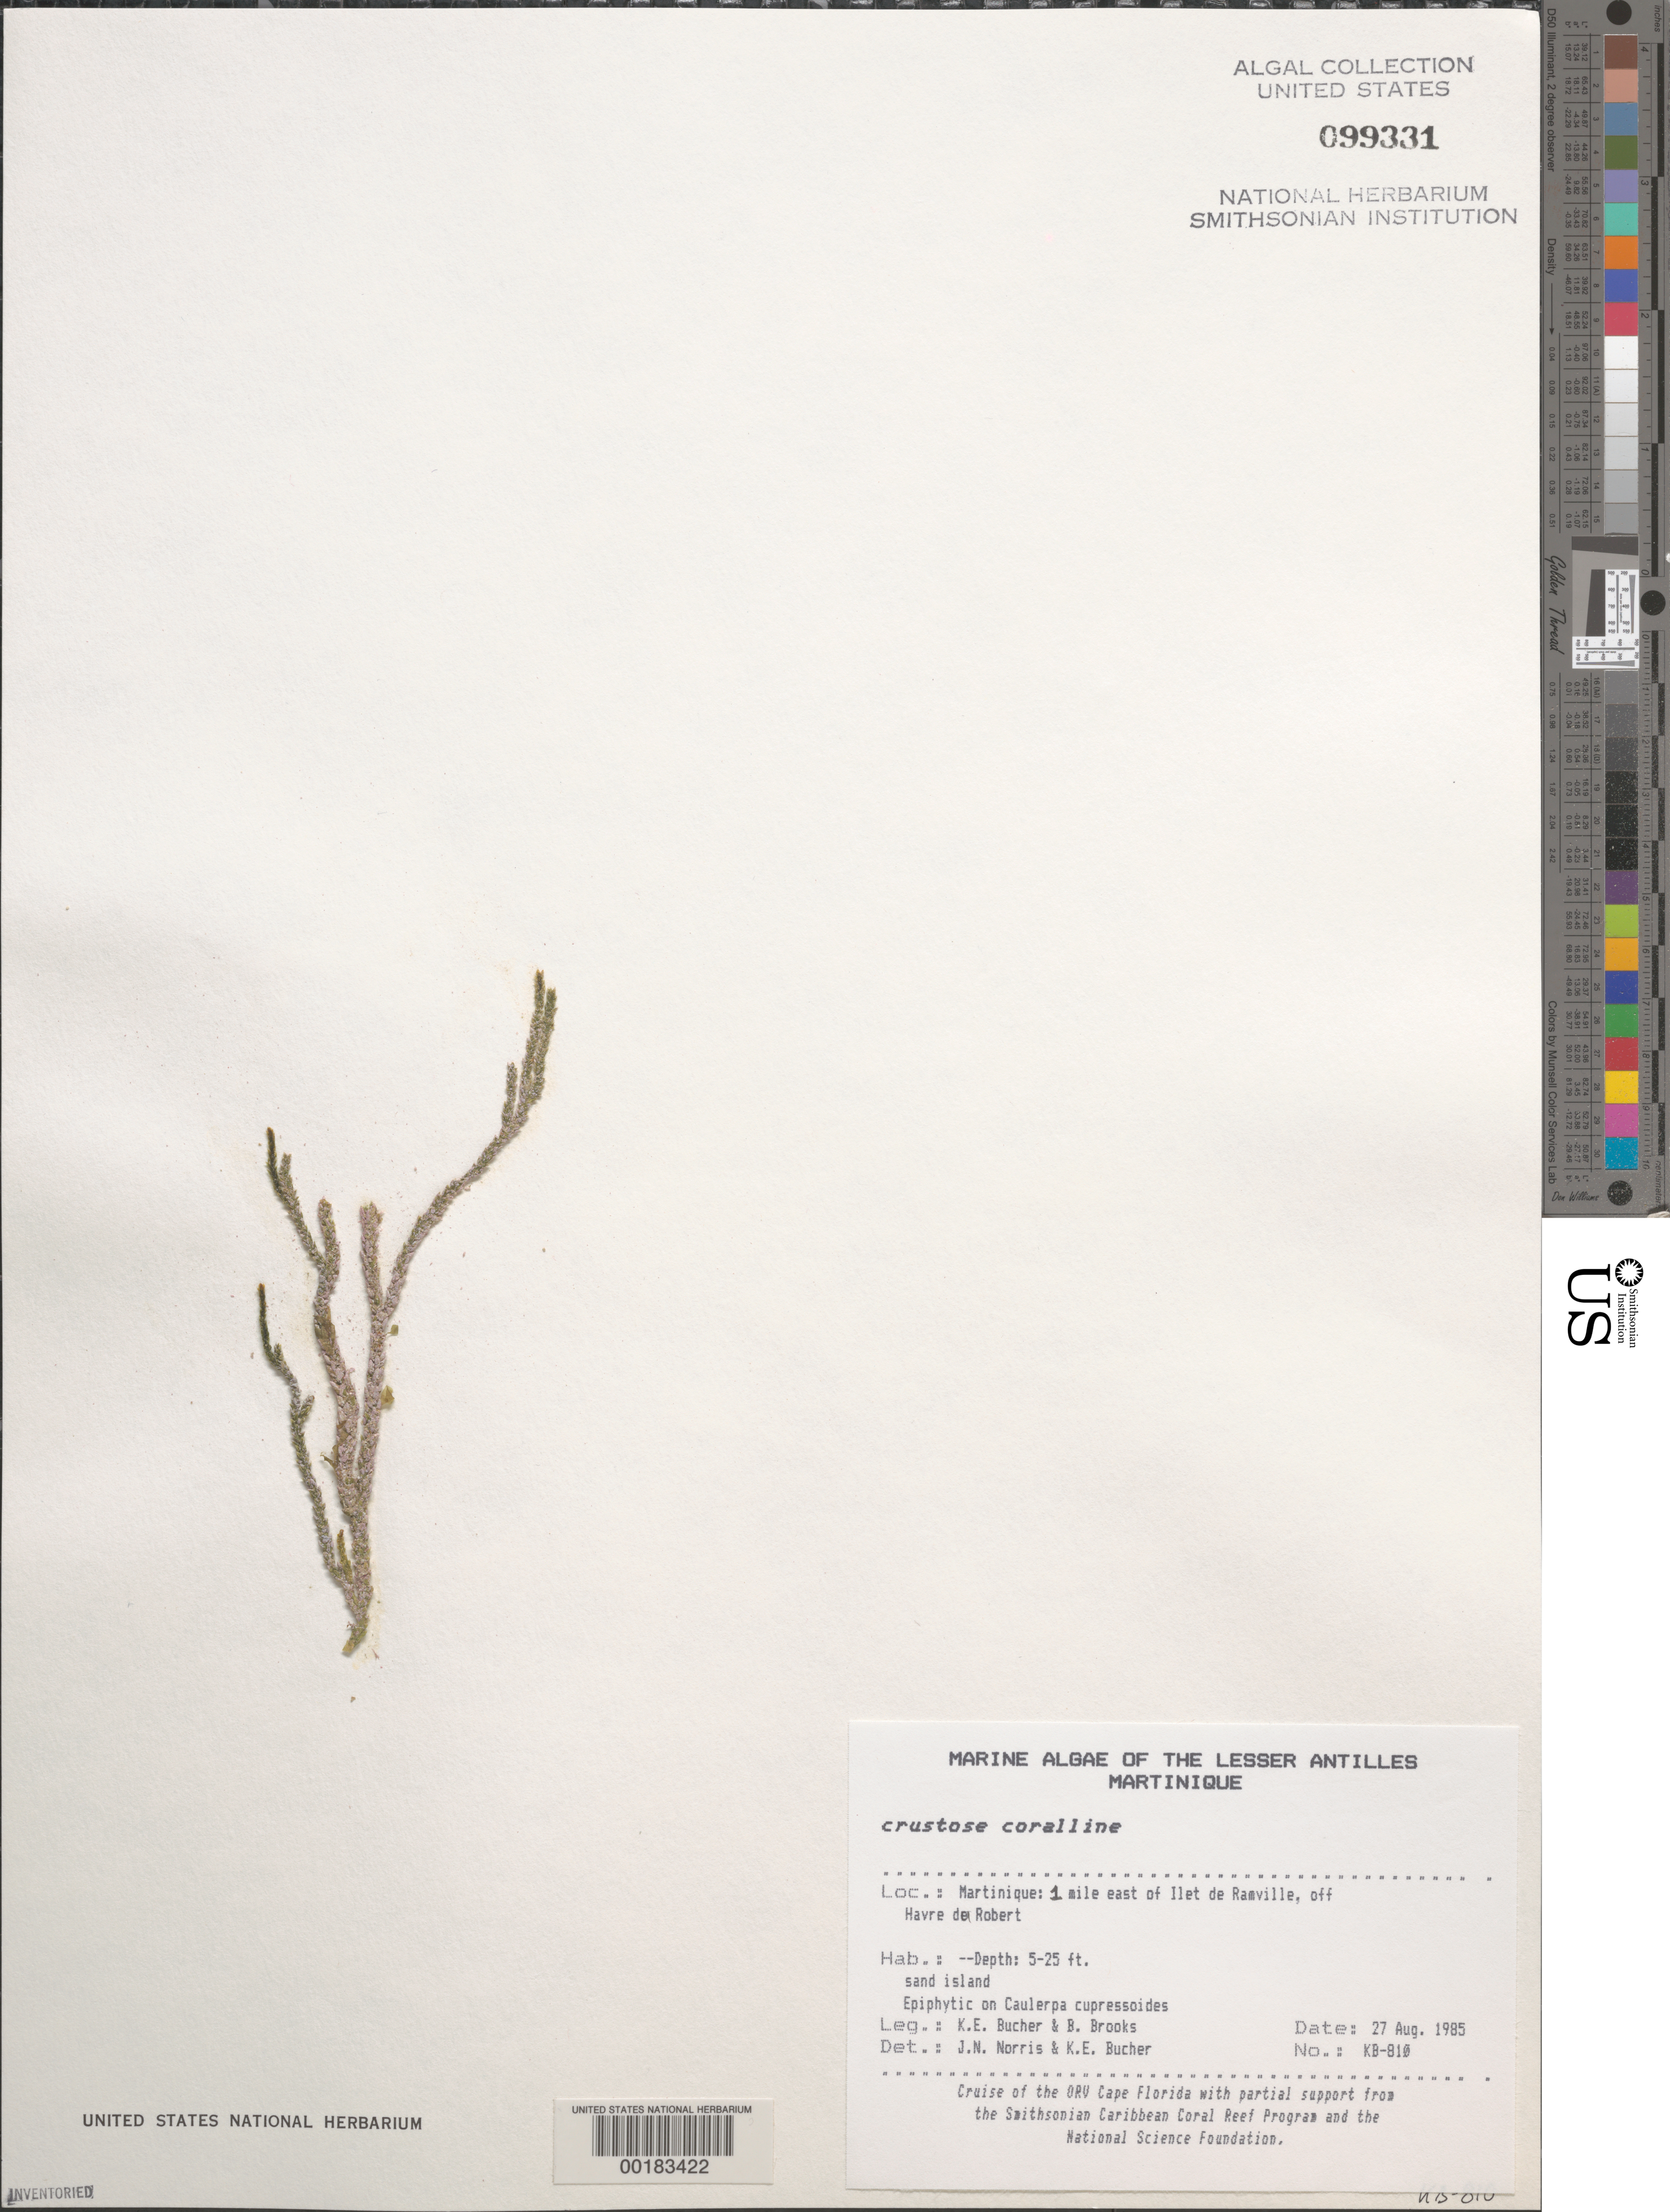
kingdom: Plantae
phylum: Rhodophyta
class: Florideophyceae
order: Corallinales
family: Corallinaceae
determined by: Norris, J. N.; Bucher, K. E.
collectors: K. E. Bucher & B. Brooks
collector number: Kb-810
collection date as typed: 27 Aug 1985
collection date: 1985-08-27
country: Martinique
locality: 1 mile east of Ilet de Ramville, off Havre du Robert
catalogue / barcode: US 99331